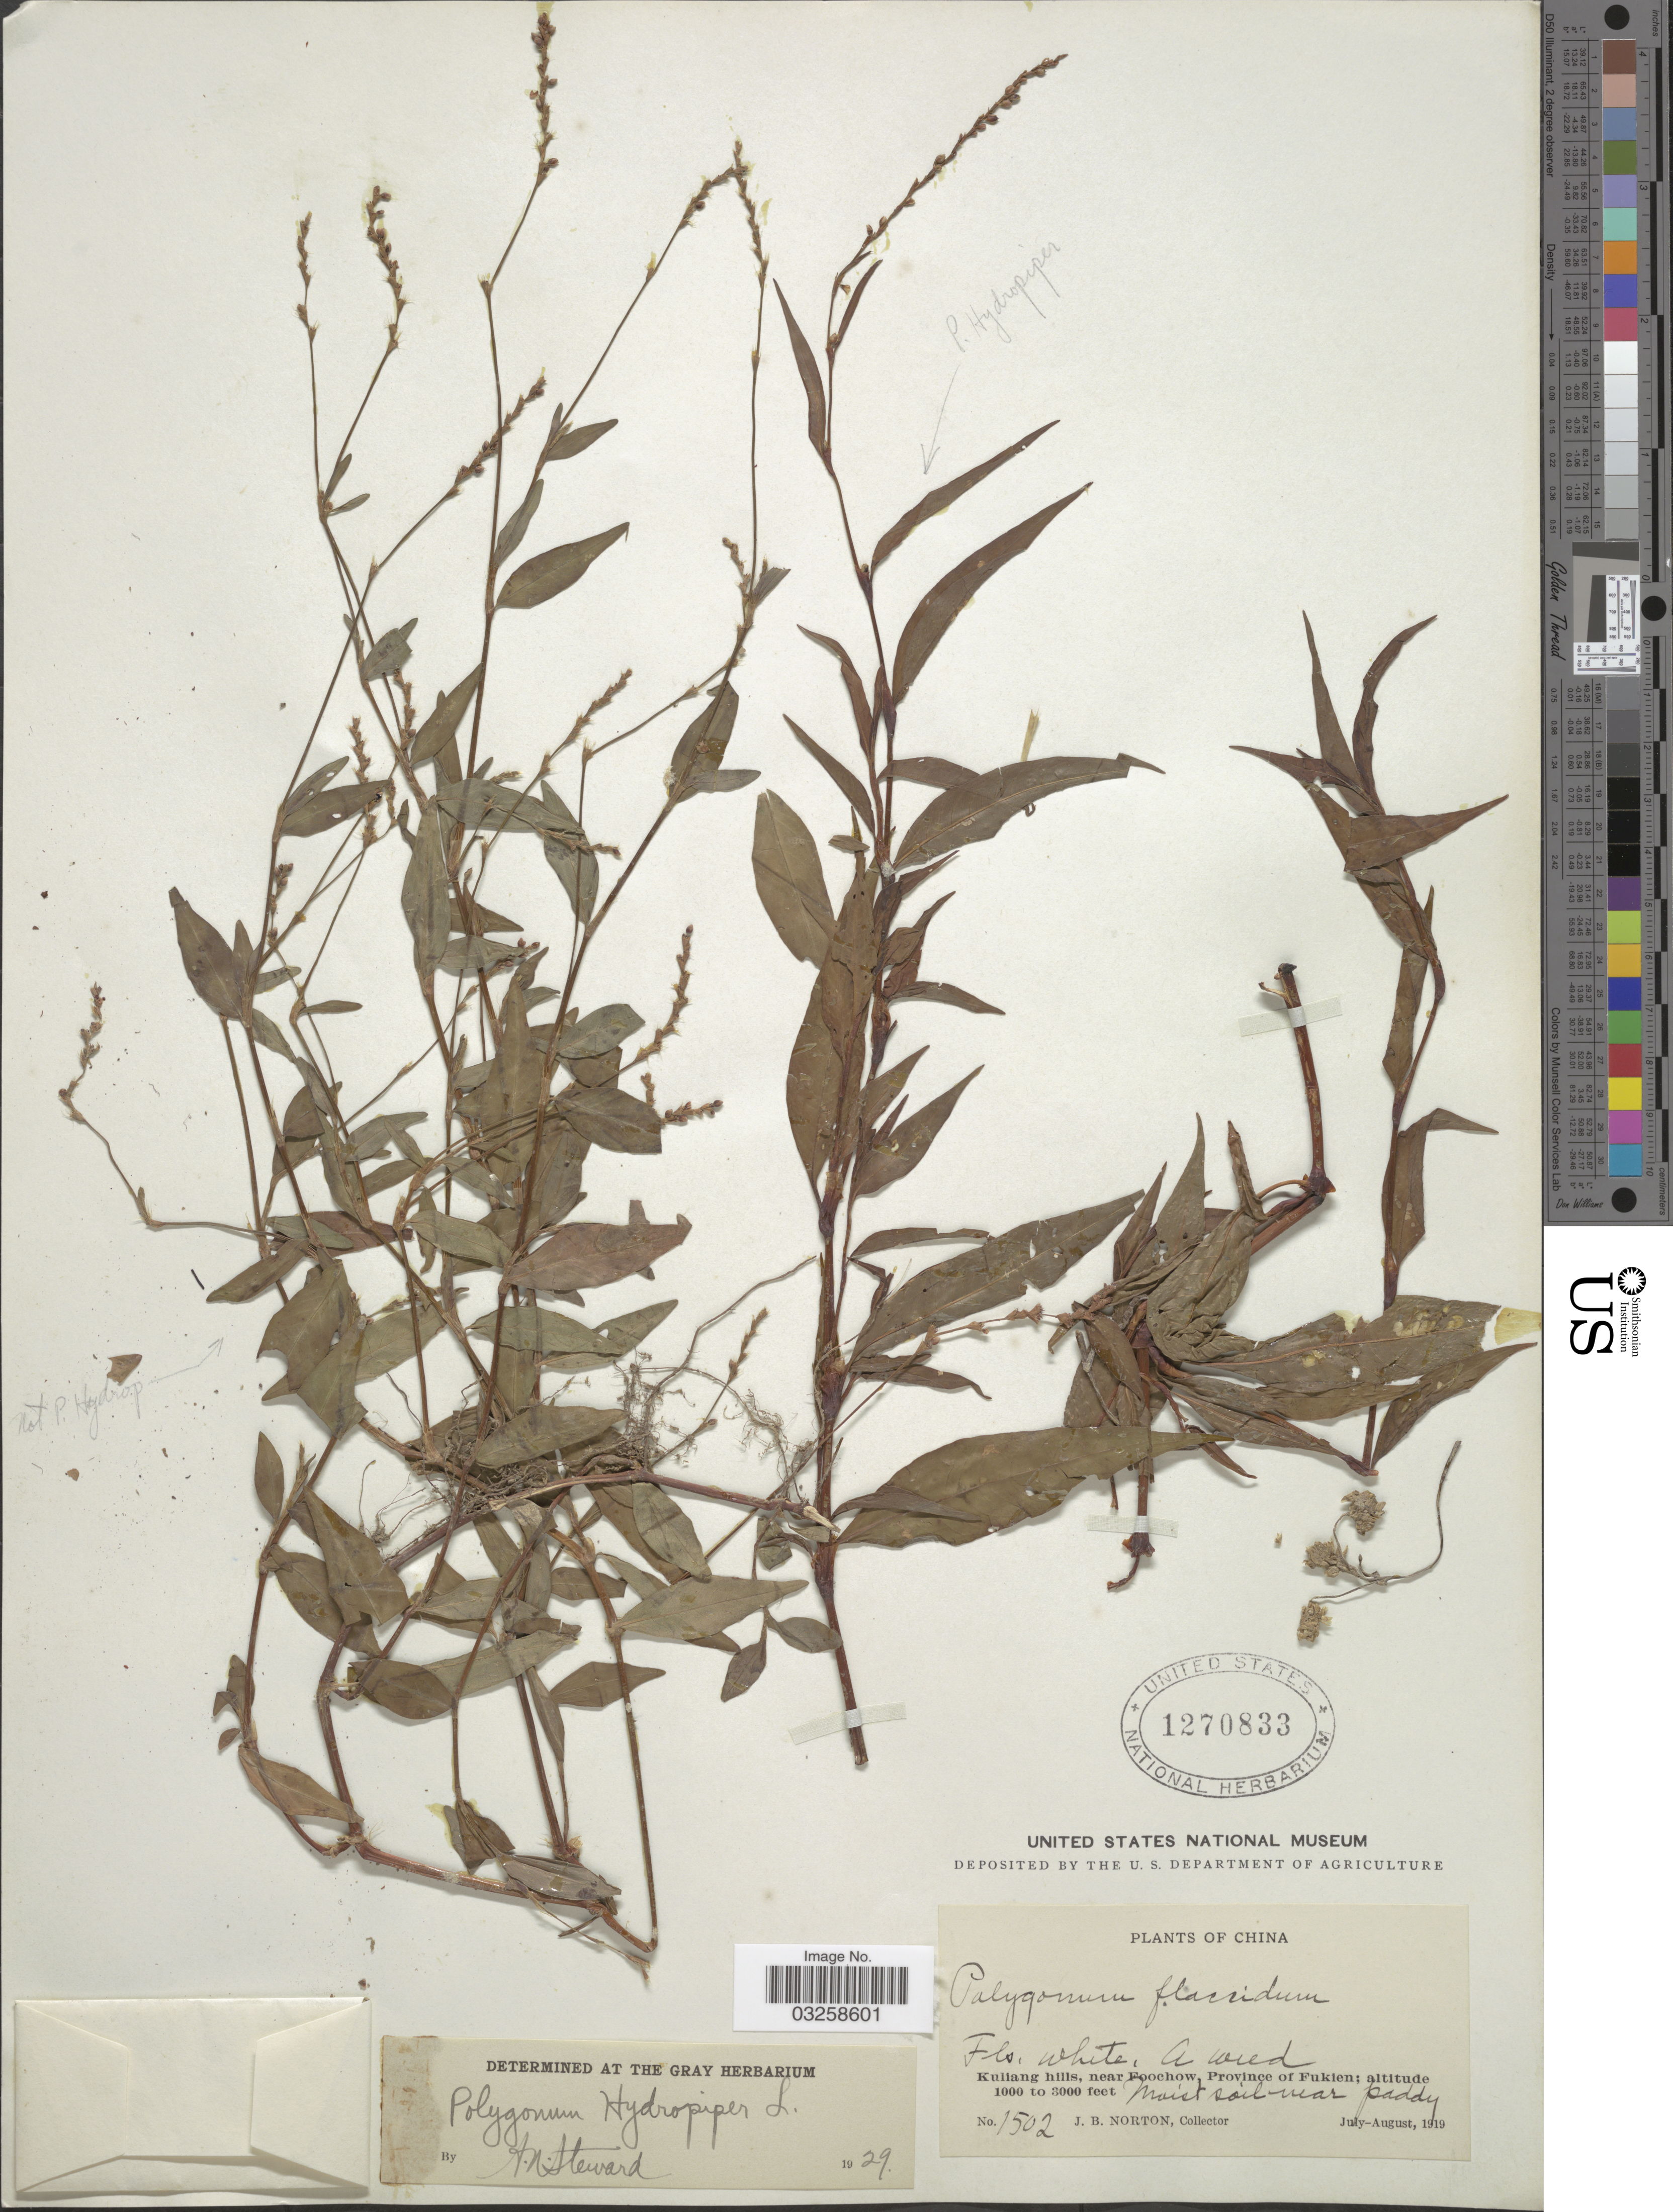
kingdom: Plantae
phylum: Tracheophyta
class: Magnoliopsida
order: Caryophyllales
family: Polygonaceae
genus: Polygonum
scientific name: Polygonum hydropiper var. hydropiper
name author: L.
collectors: J. B. Norton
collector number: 1502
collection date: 1919-07/1919-08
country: China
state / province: Fujian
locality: Kuliang hills, near Foochow, Province of Fukien.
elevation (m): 305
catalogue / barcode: US 1270833